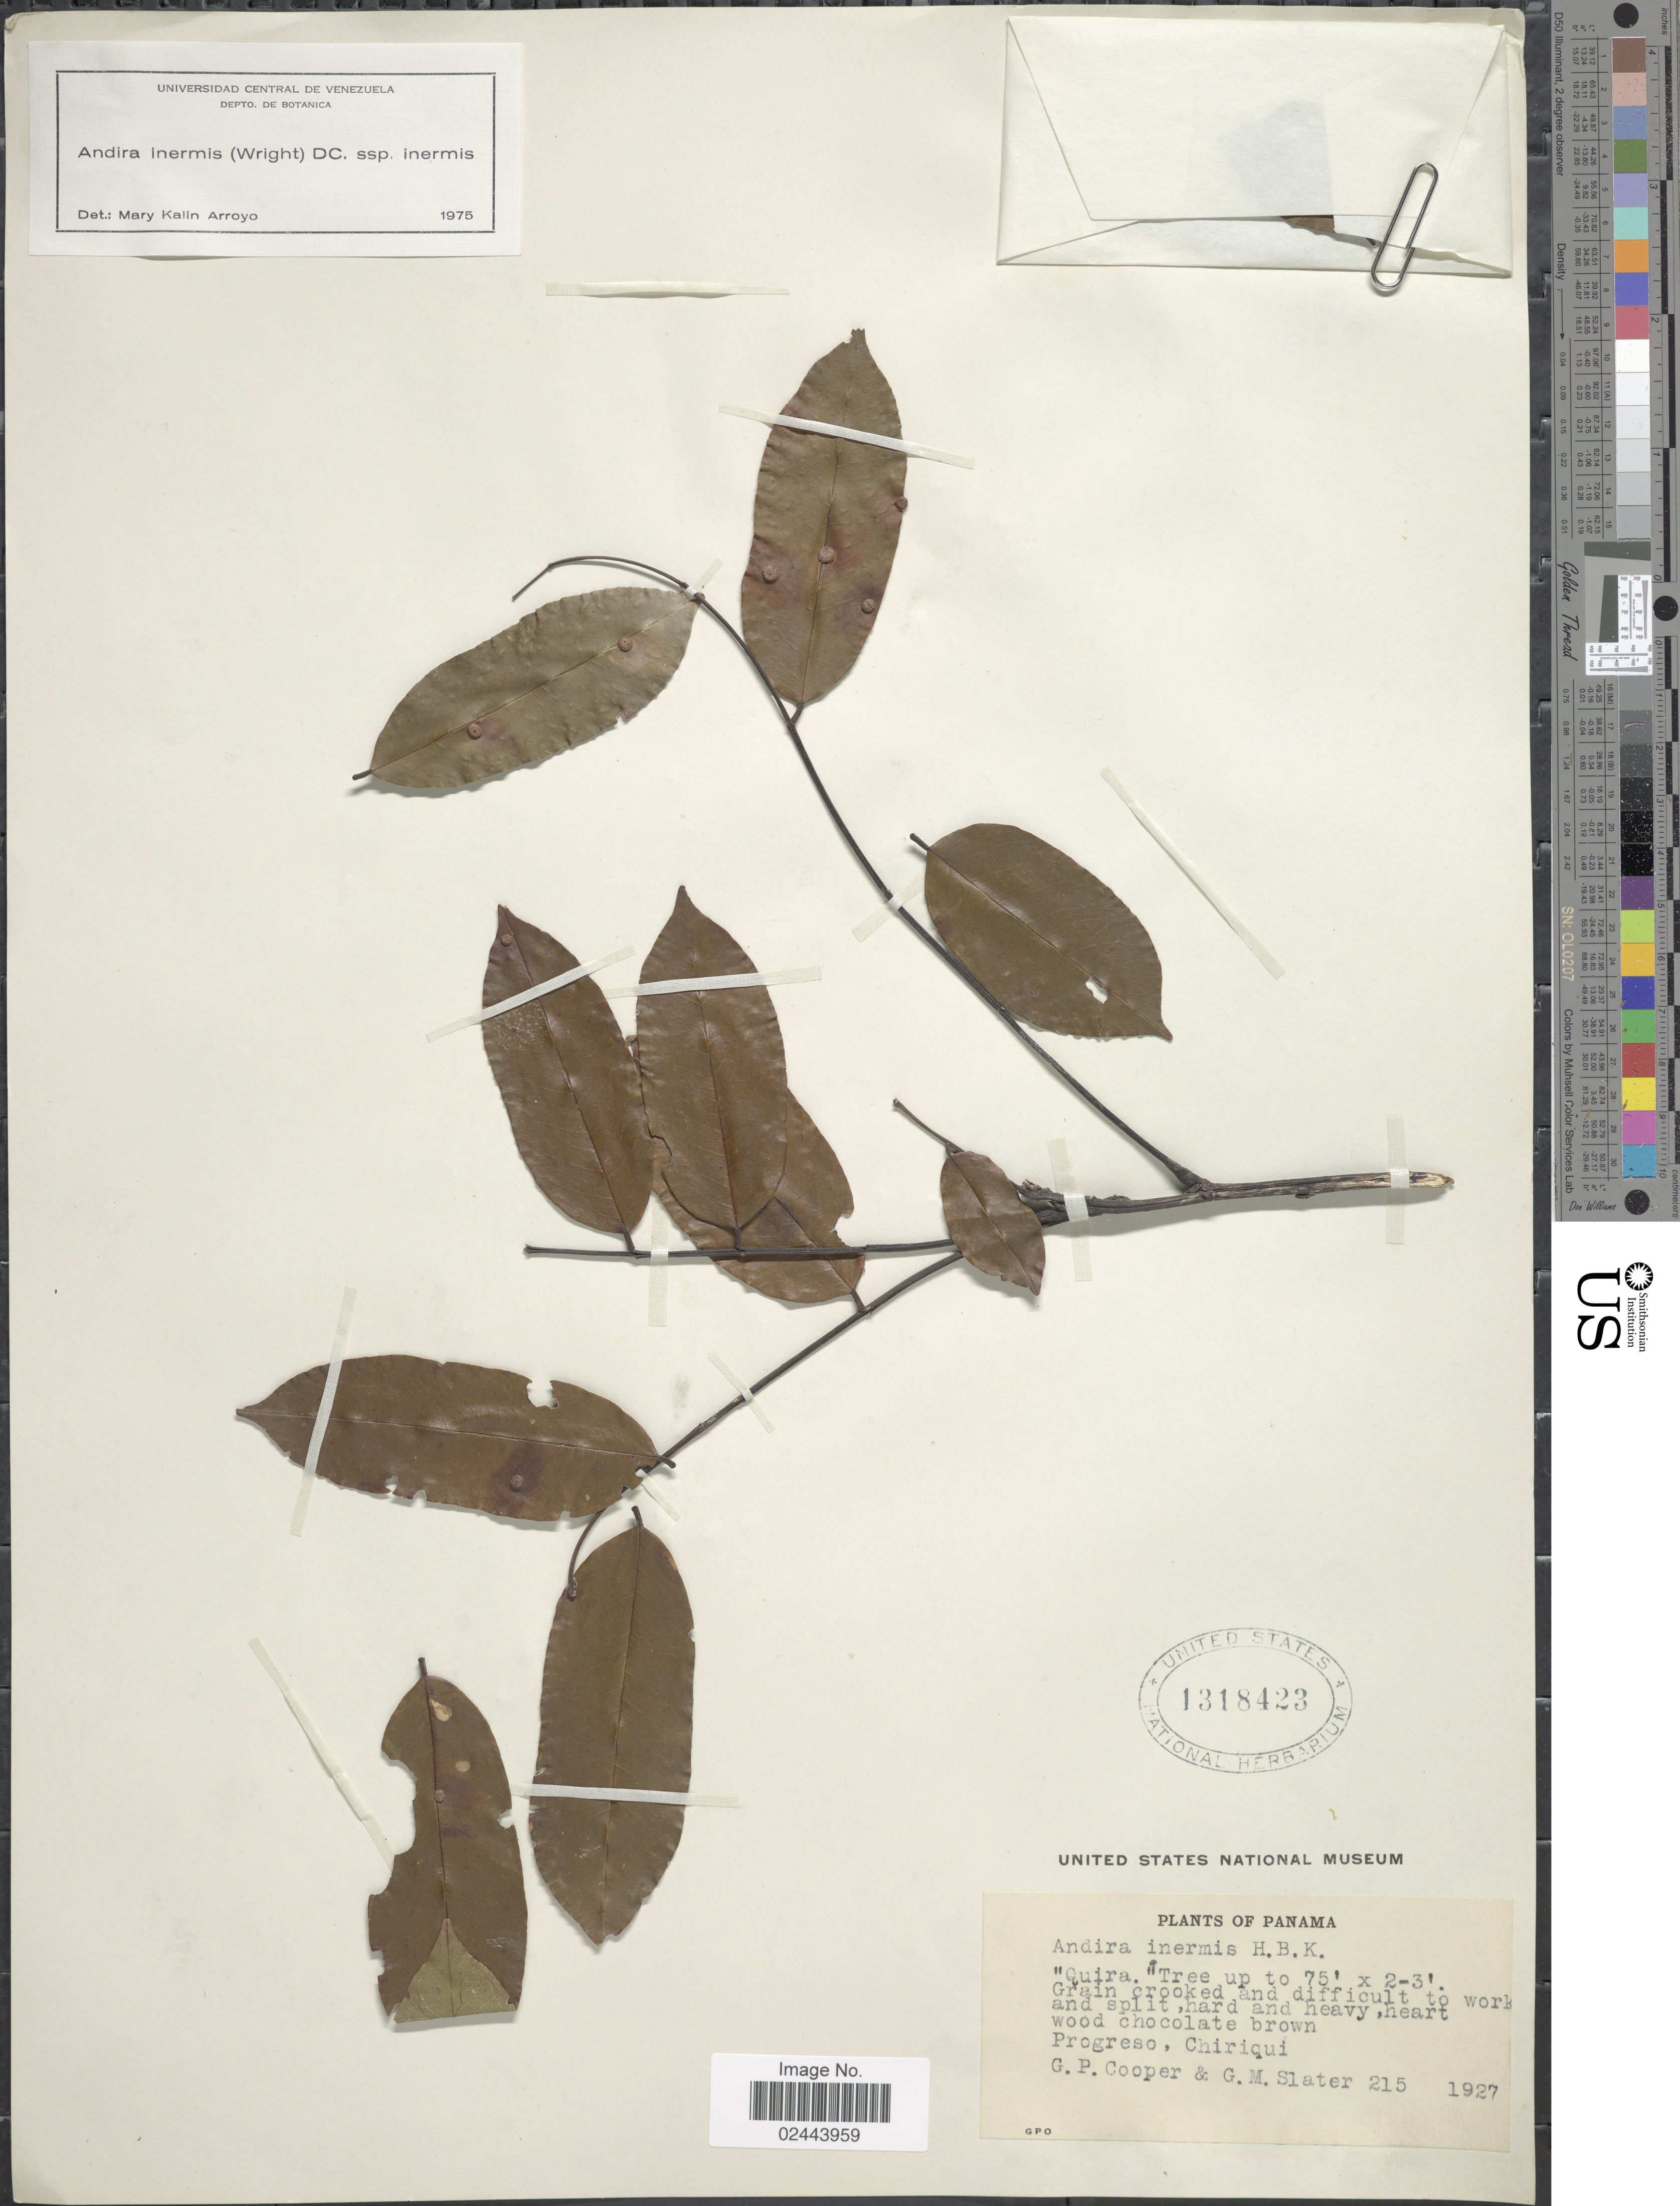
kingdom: Plantae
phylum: Tracheophyta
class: Magnoliopsida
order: Fabales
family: Fabaceae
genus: Andira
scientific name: Andira inermis subsp. inermis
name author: (W. Wright) Kunth ex DC.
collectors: G. Cooper & G. Slater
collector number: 215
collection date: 1927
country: Panama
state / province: Chiriqui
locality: Progreso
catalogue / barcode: US 1318423